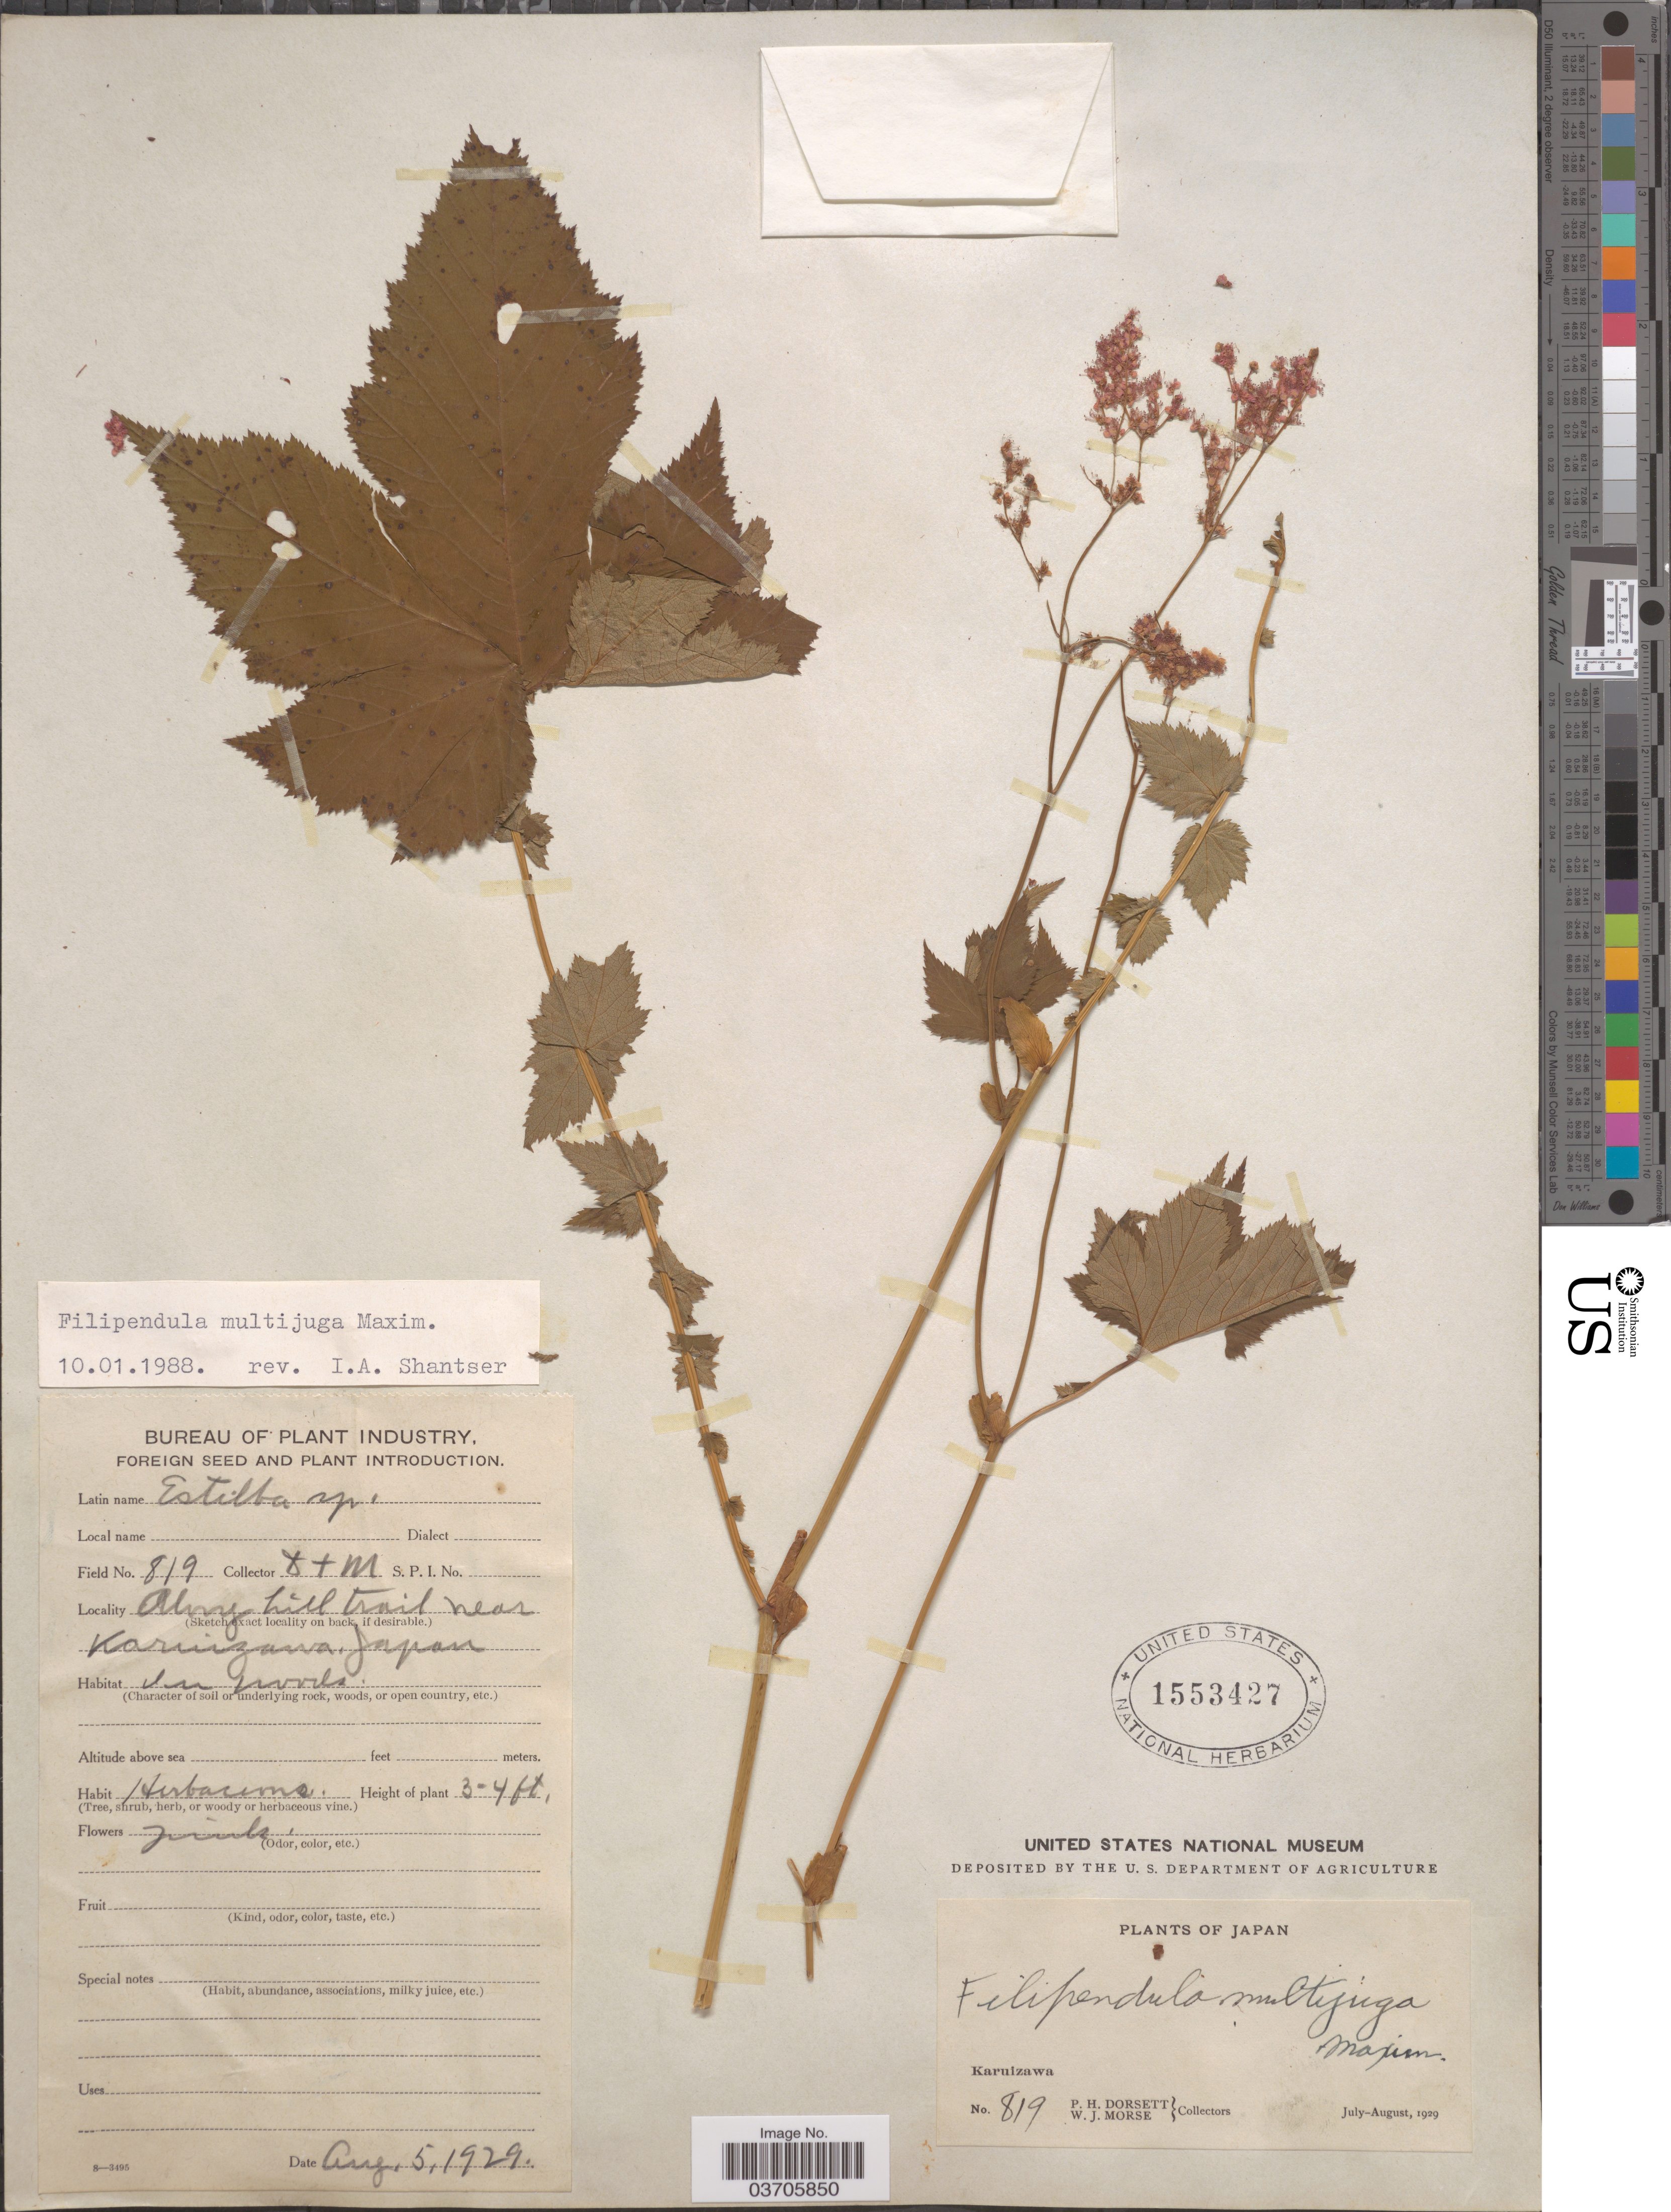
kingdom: Plantae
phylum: Tracheophyta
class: Magnoliopsida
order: Rosales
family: Rosaceae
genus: Filipendula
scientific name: Filipendula multijuga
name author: Maxim.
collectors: P. H. Dorsett & W. J. Morse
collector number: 819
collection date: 1929-08-05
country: Japan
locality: Along hill trail near Karuizawa.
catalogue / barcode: US 1553427